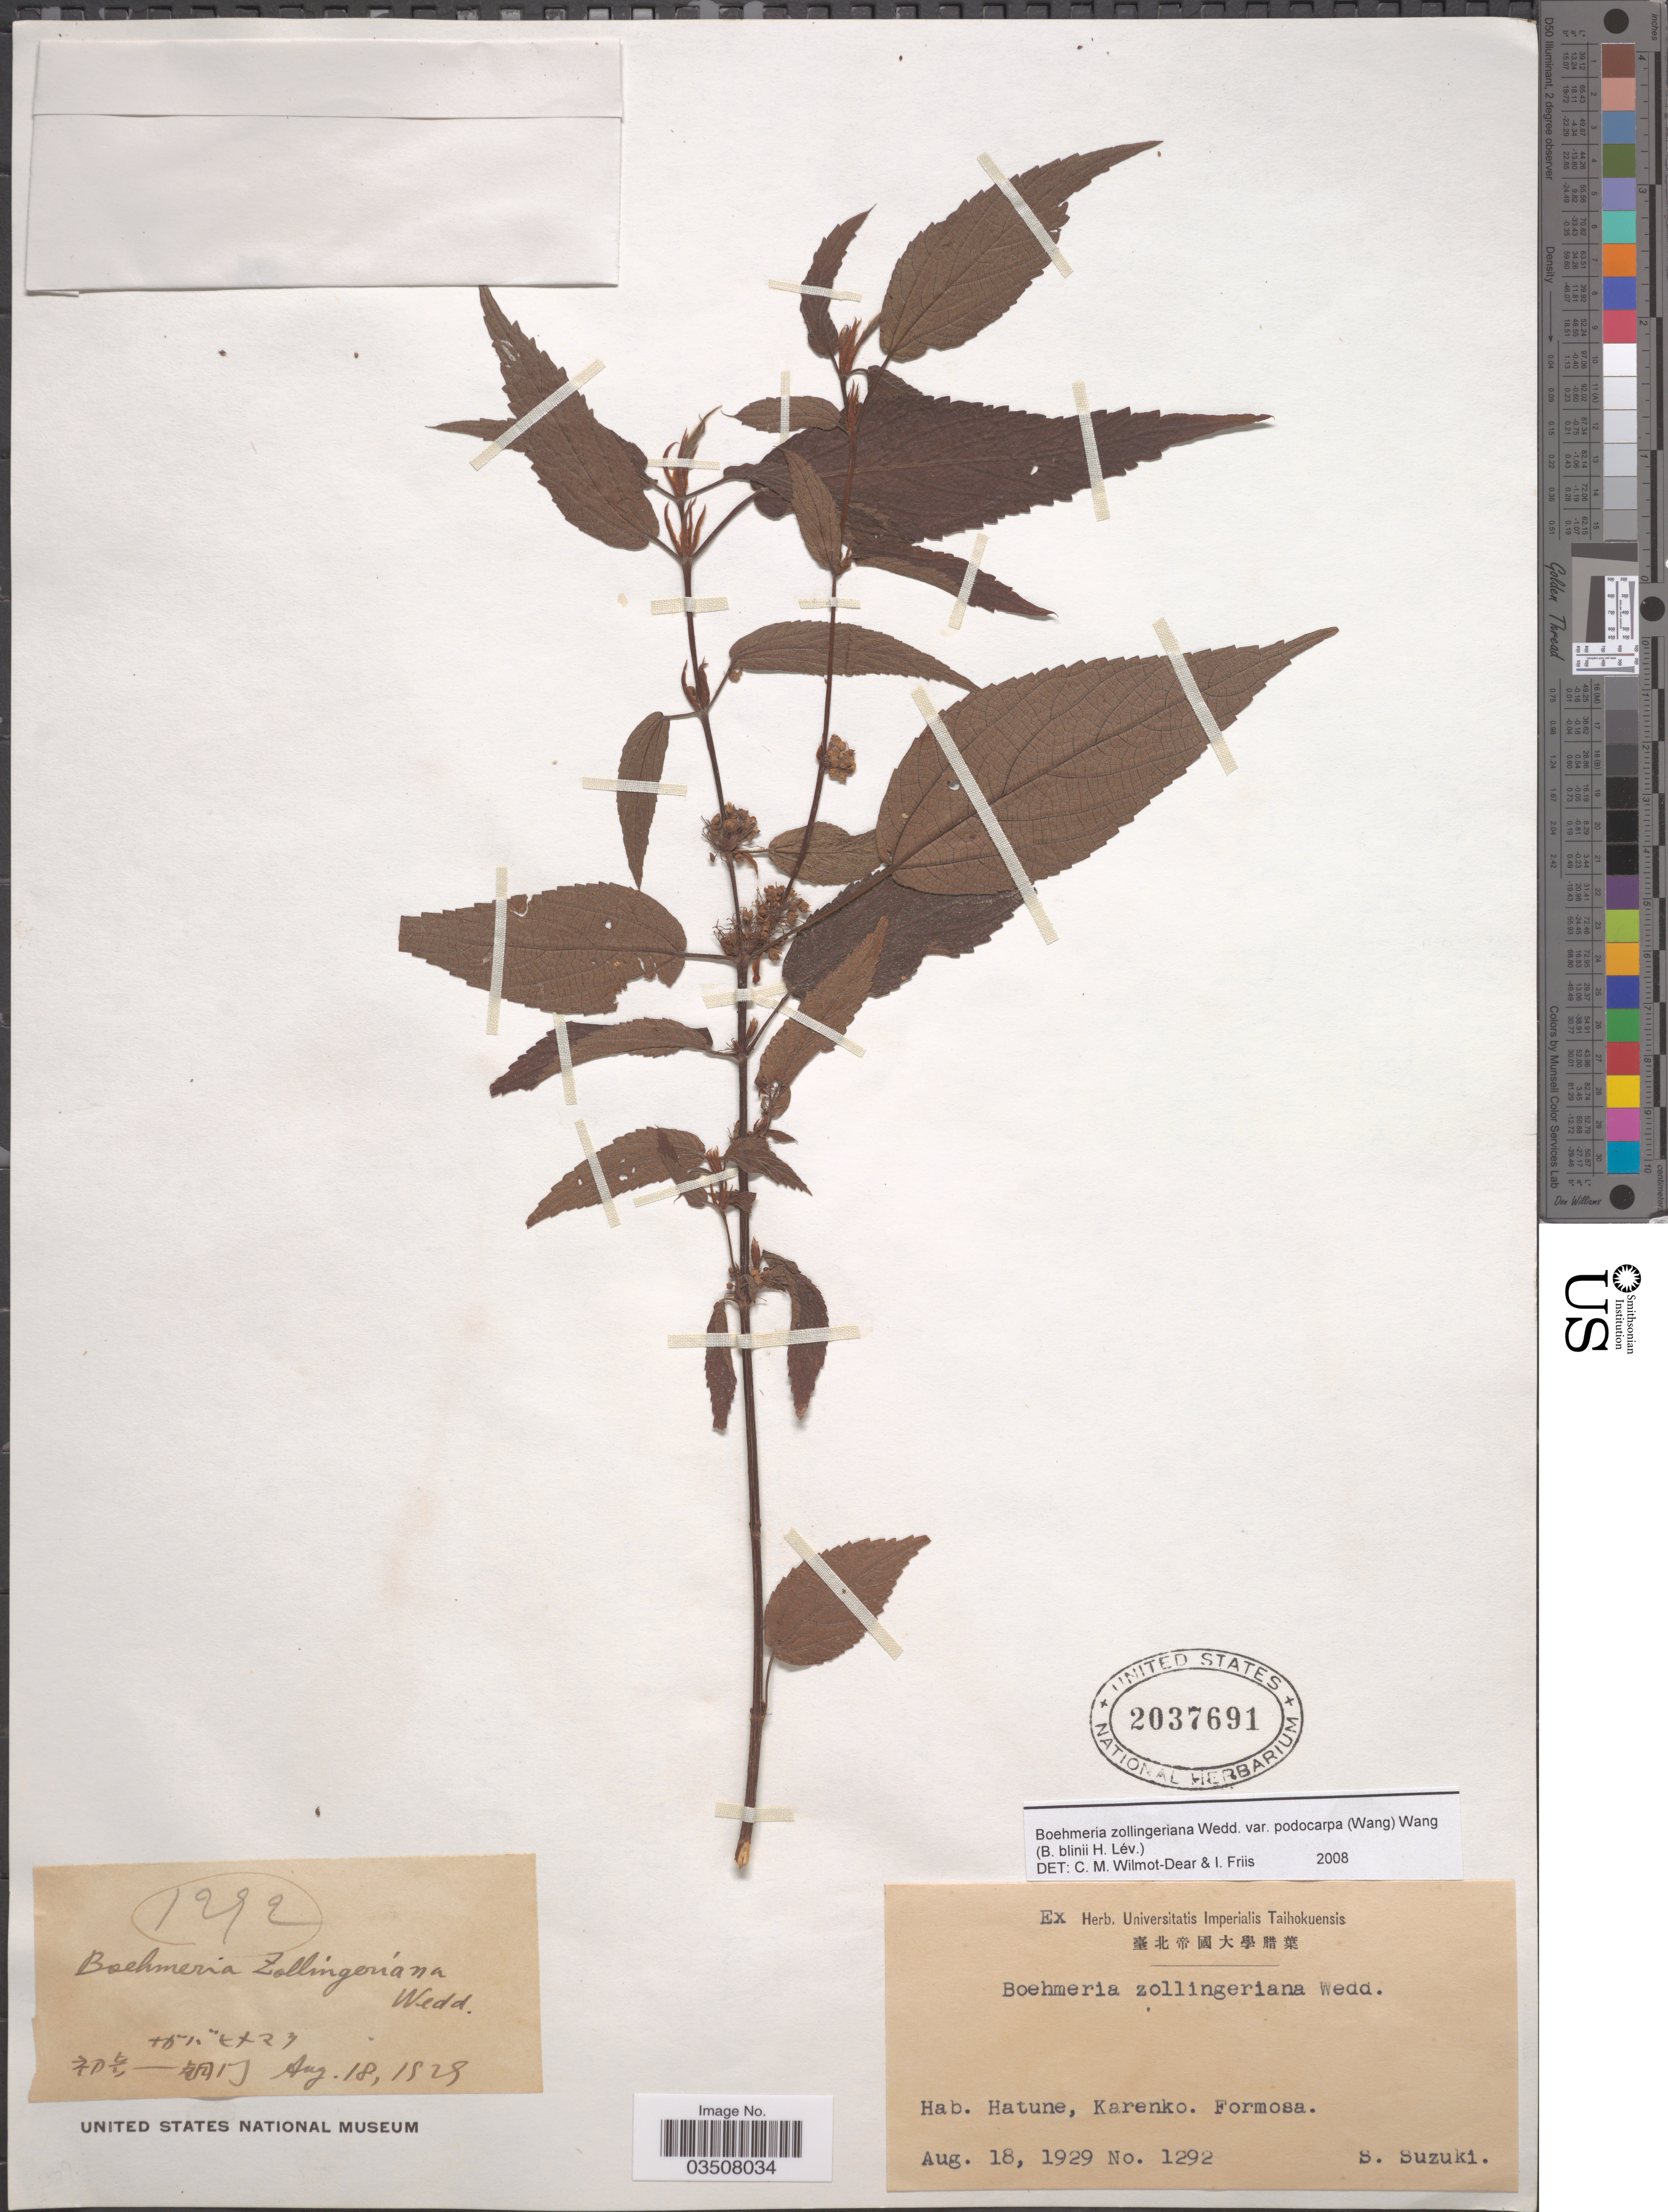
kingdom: Plantae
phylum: Tracheophyta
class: Magnoliopsida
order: Rosales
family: Urticaceae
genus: Boehmeria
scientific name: Boehmeria zollingeriana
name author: Wedd.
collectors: S. Suzuki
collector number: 1292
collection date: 1929-08-18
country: Taiwan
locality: Hatune, Karenko. Formosa.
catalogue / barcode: US 2037691